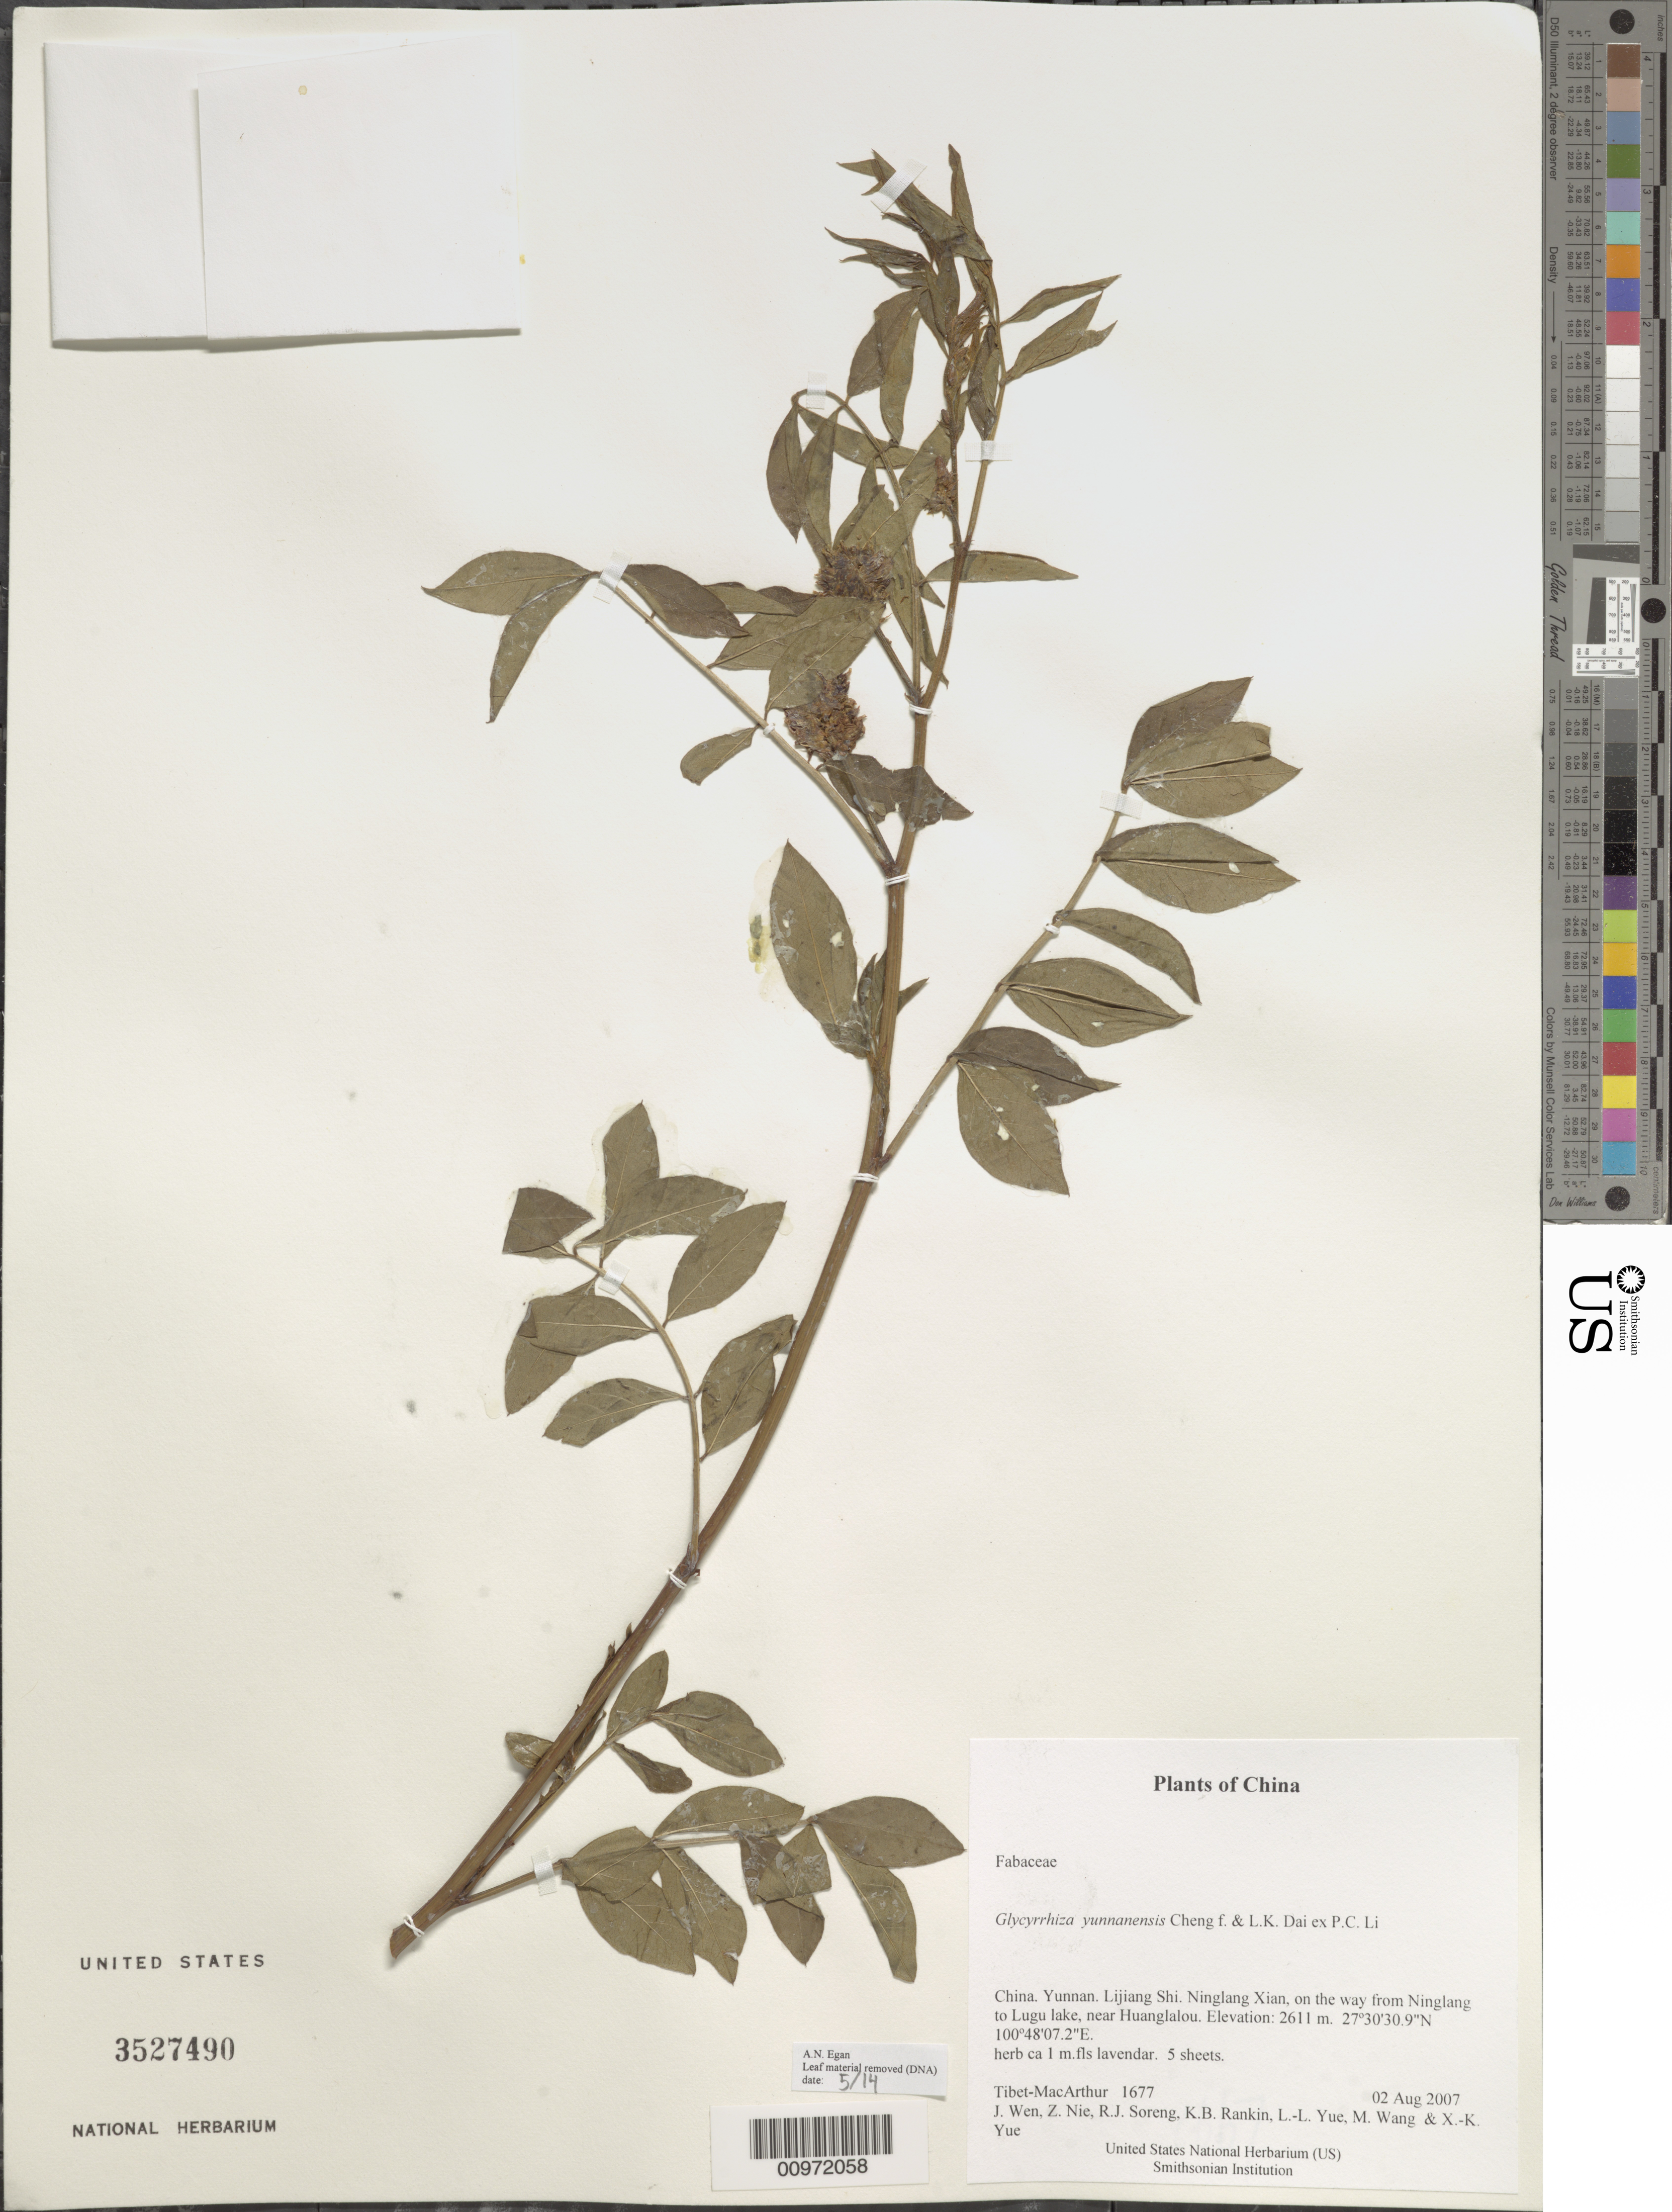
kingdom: Plantae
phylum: Tracheophyta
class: Magnoliopsida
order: Fabales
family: Fabaceae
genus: Glycyrrhiza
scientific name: Glycyrrhiza yunnanensis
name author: S.H. Cheng & L.K. Dai ex P.C. Li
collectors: Tibet-MacArthur, J. Wen, Z. Nie, R. J. Soreng, K. Rankin, L. Yue, M. Wang & X. Yue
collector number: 1677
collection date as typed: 02 Aug 2007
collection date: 2007-08-02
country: China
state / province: Yunnan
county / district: Lijiang Shi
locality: Ninglang Xian, on the way from Ninglang to Lugu lake, near Huanglalou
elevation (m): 2611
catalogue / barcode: US 3527490